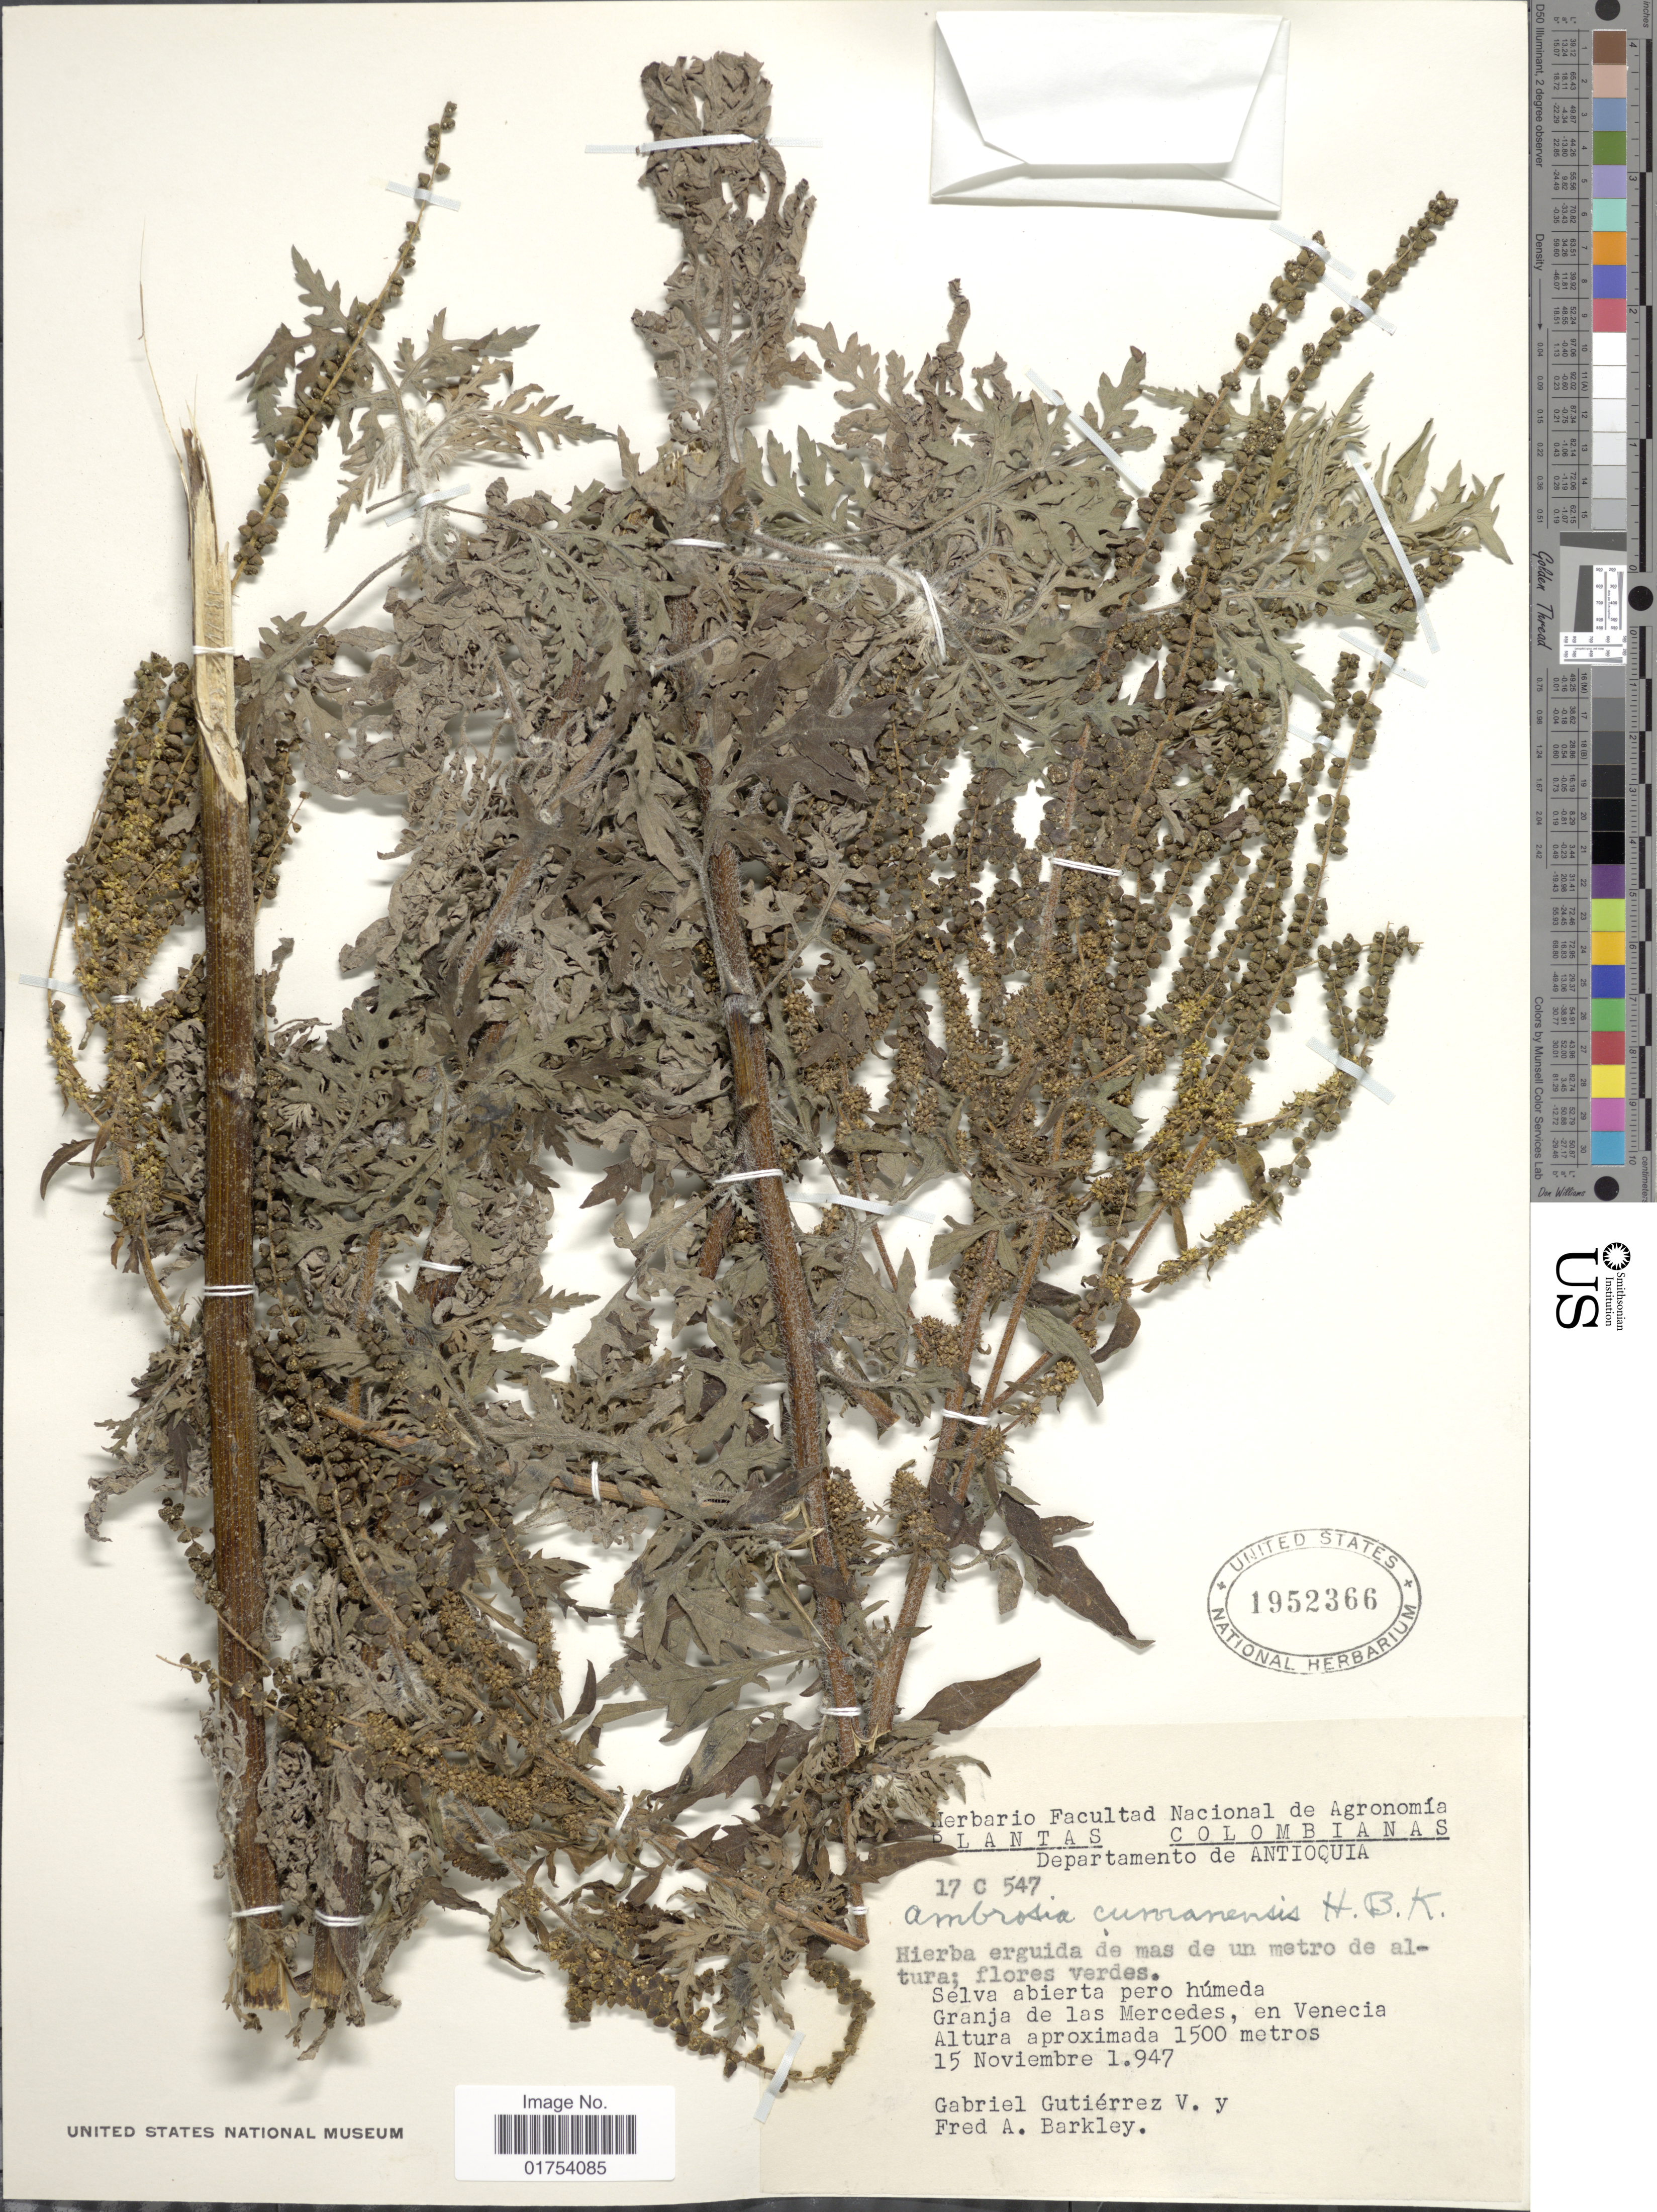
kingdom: Plantae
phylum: Tracheophyta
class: Magnoliopsida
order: Asterales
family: Asteraceae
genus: Ambrosia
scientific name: Ambrosia peruviana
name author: Willd.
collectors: G. Gutiérrez V. & F. A. Barkley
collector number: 17C547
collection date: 1947-11-15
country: Colombia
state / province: Antioquia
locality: Selva abierta pero humeda, Granja de las Mercedes, en Venecia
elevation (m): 1500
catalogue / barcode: US 1952366